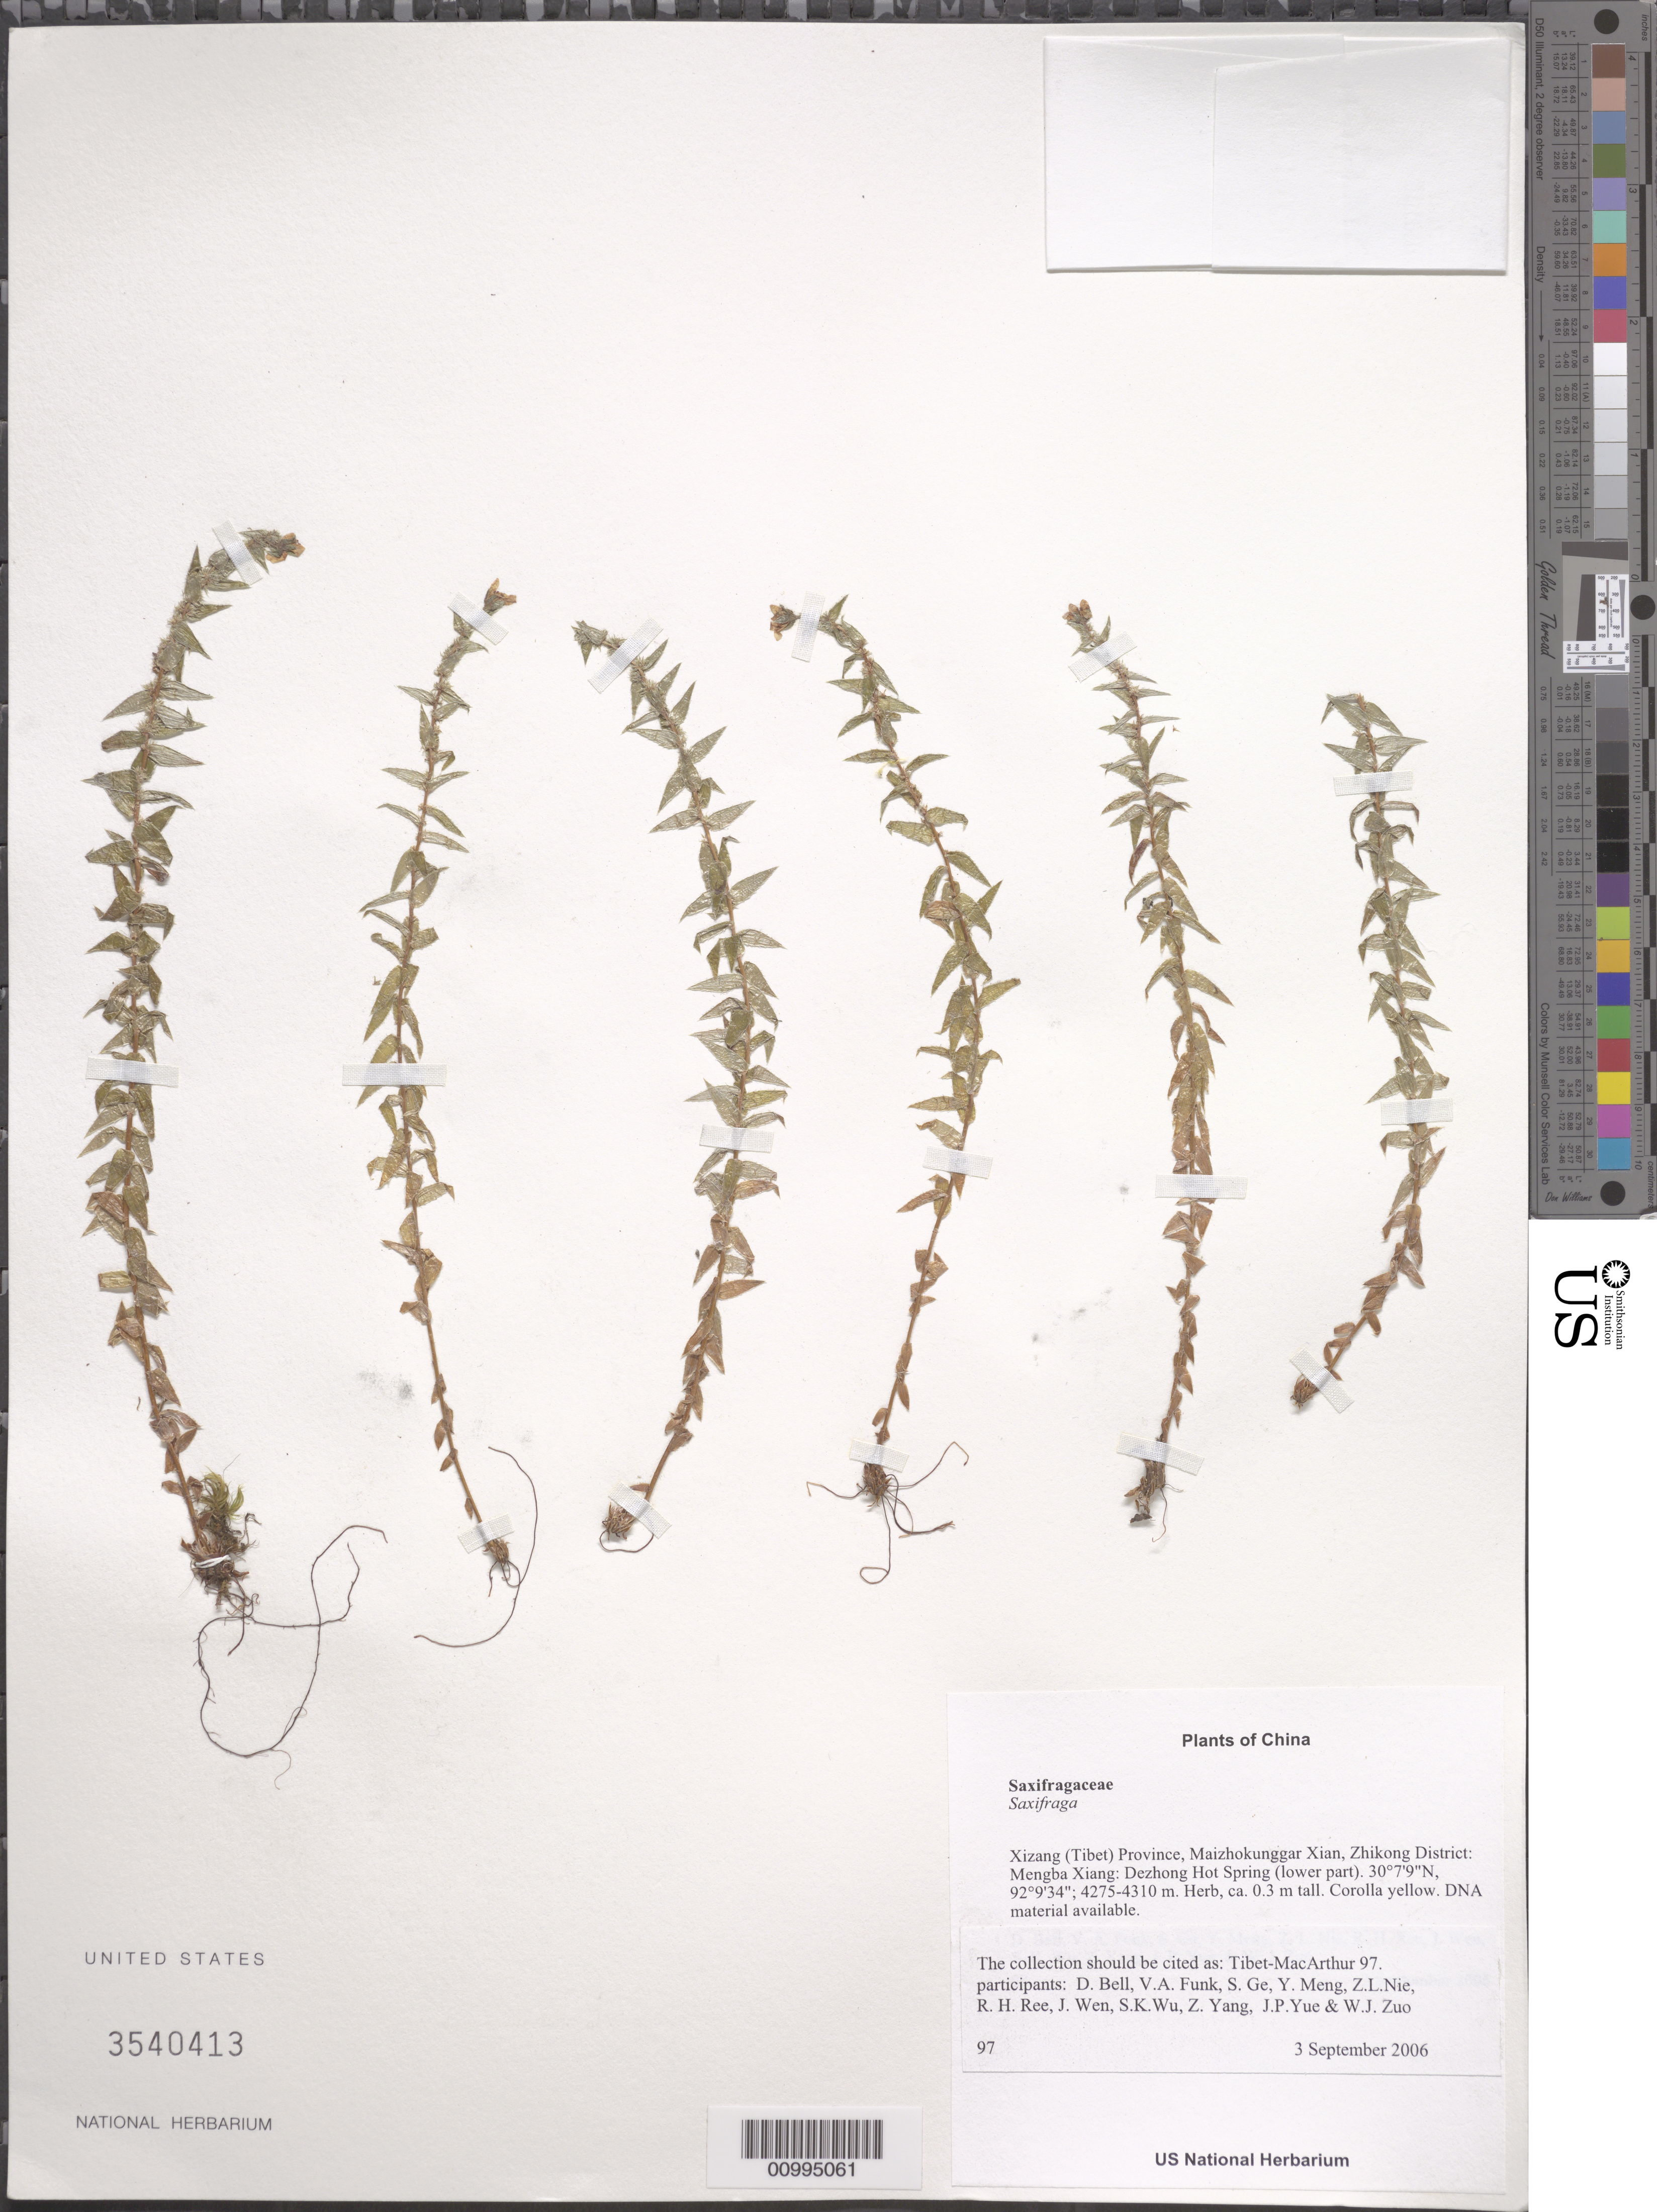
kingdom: Plantae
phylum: Tracheophyta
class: Magnoliopsida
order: Saxifragales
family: Saxifragaceae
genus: Saxifraga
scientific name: Saxifraga sp.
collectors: Tibet-MacArthur, D. A. Bell, V. Funk, S. Ge, Y. Meng, Z. Nie, R. Ree, J. Wen, S. K. Wu, Z. Yang, J. Yue & W. Zuo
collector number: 97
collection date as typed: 03 Sep 2006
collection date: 2006-09-03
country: China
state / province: Xizang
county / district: Maizhokunggar Xian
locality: Zhikong District: Mengba Xiang:Dezhong Hot Spring (lower part).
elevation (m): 4275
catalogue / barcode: US 3540413